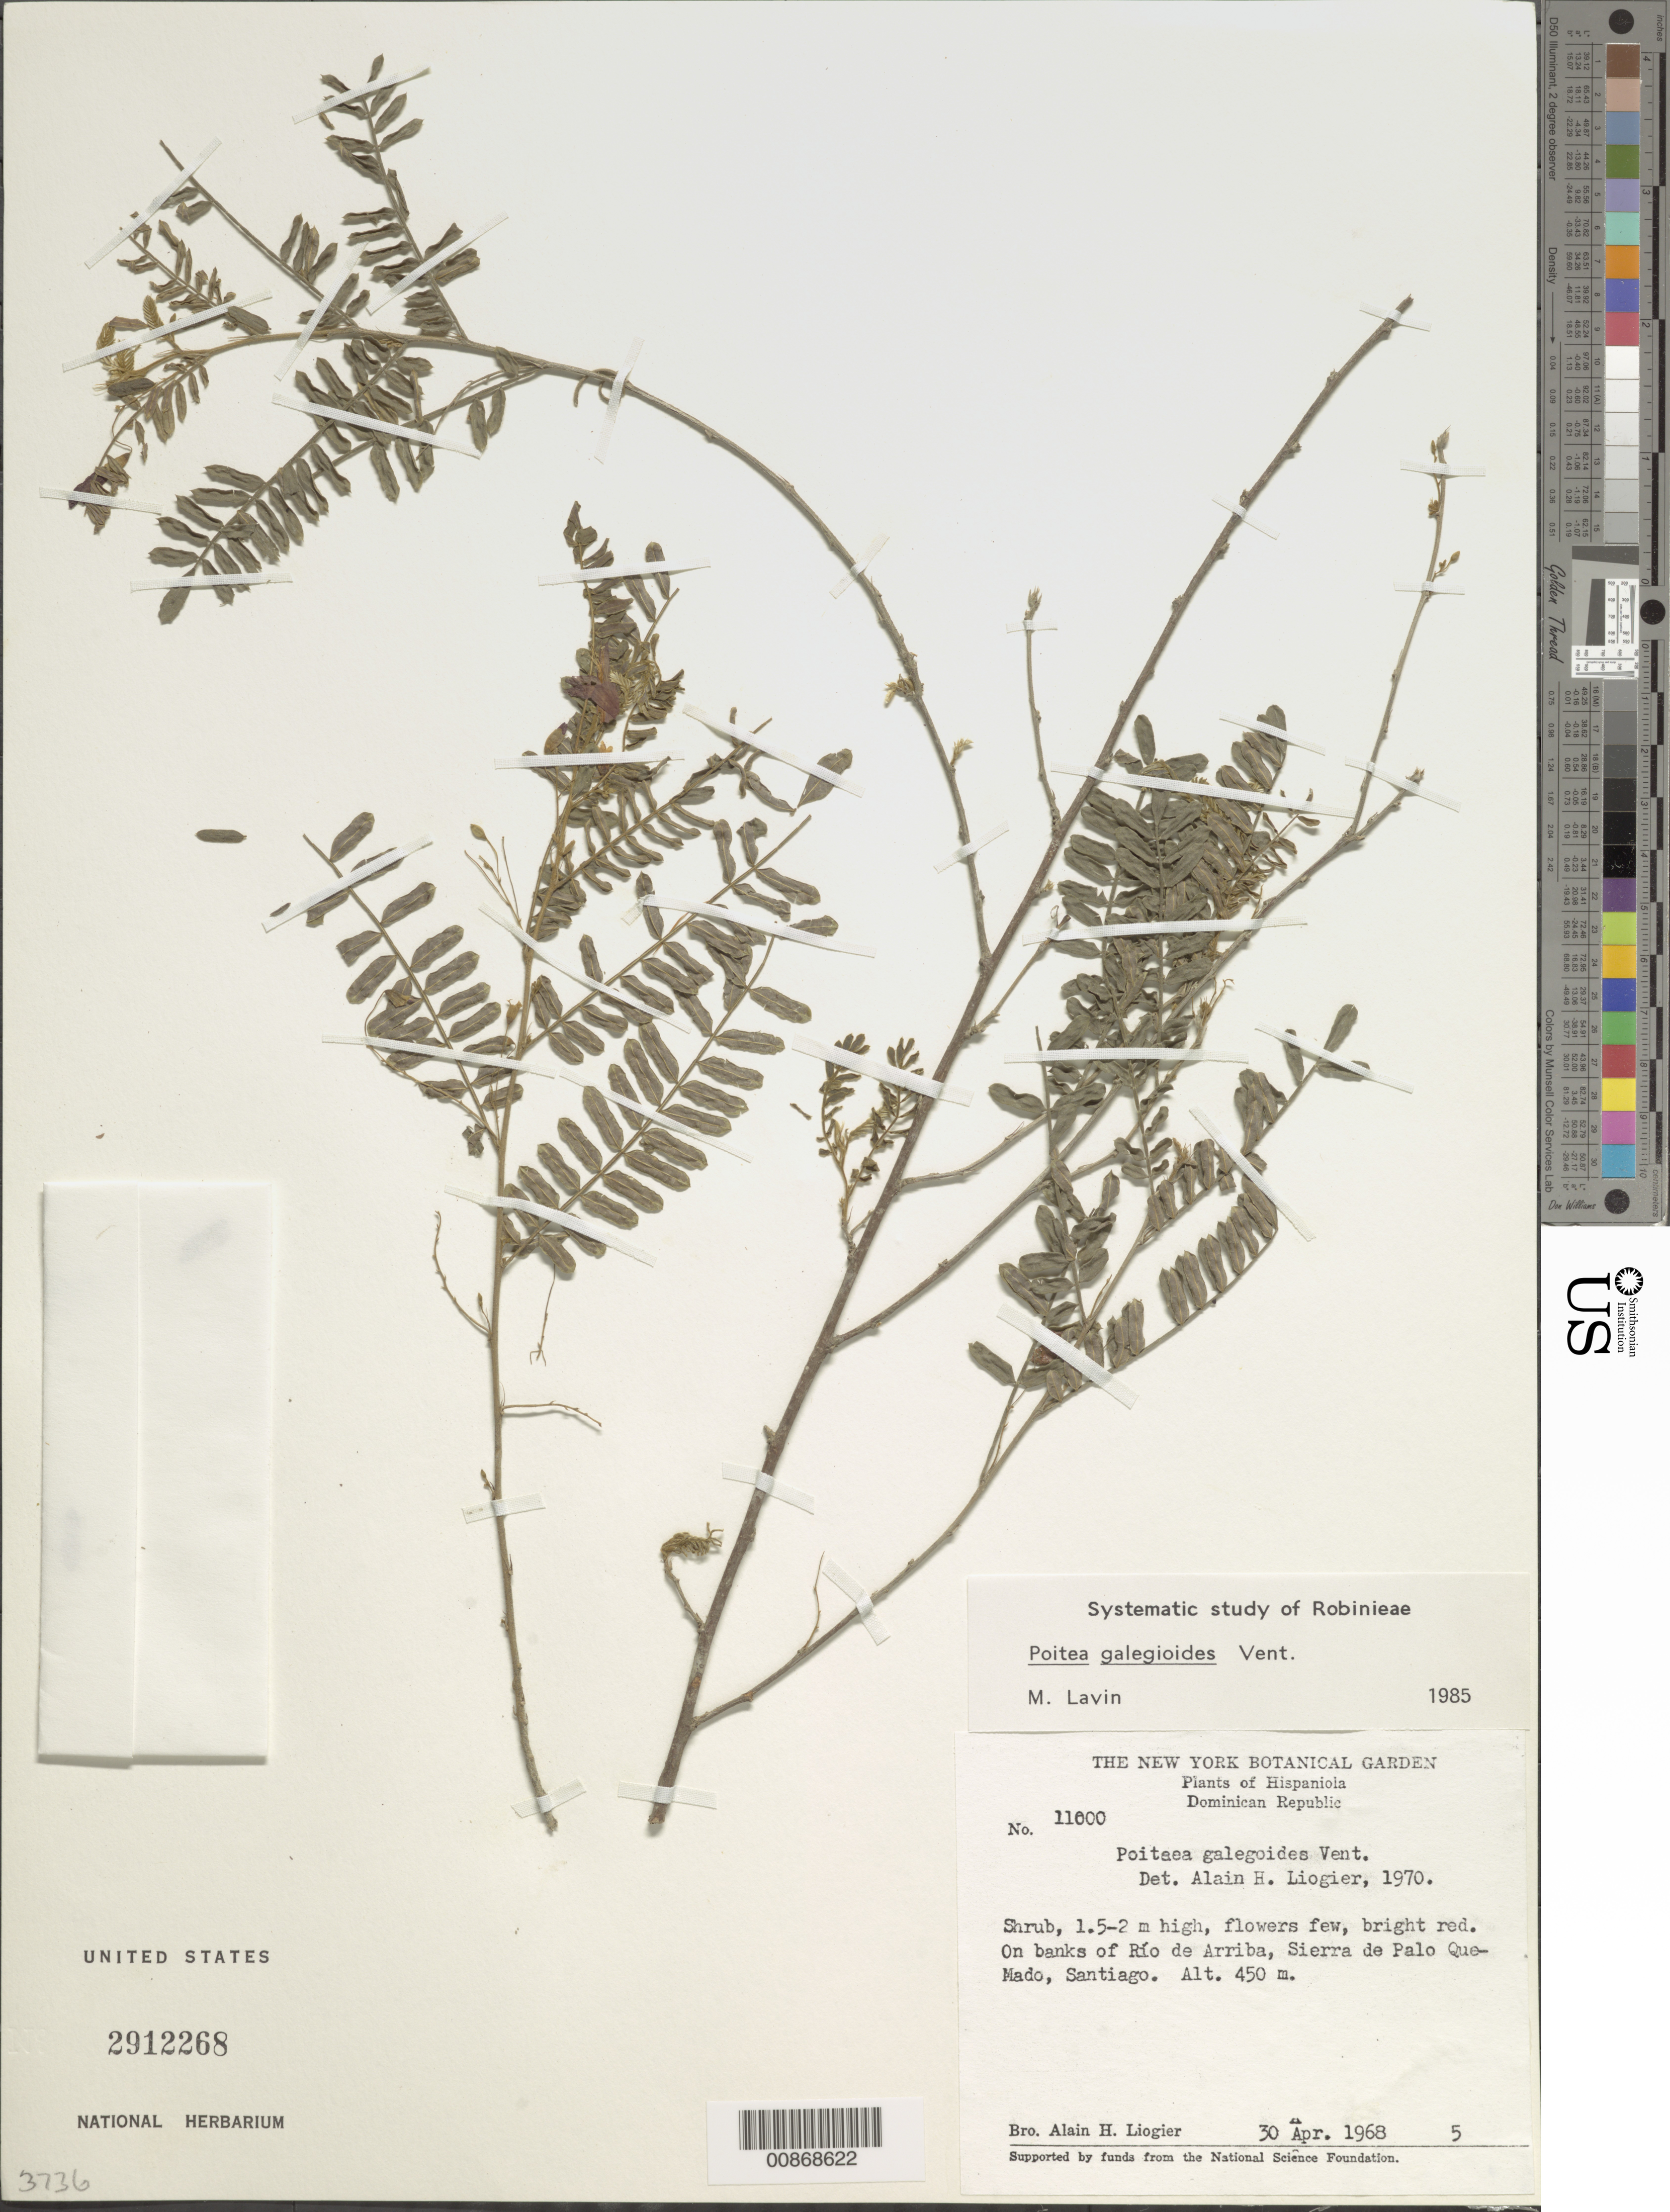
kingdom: Plantae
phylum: Tracheophyta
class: Magnoliopsida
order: Fabales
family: Fabaceae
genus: Poitea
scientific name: Poitea galegoides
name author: Vent.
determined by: Lavin, M.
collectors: A. H. Liogier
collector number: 11000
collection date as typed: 30 Apr 1968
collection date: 1968-04-30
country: Dominican Republic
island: Hispaniola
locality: On banks of Río de Arriba, Sierra de Palo Quemado, Santiago.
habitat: On banks of river.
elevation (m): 450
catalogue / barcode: US 2912268